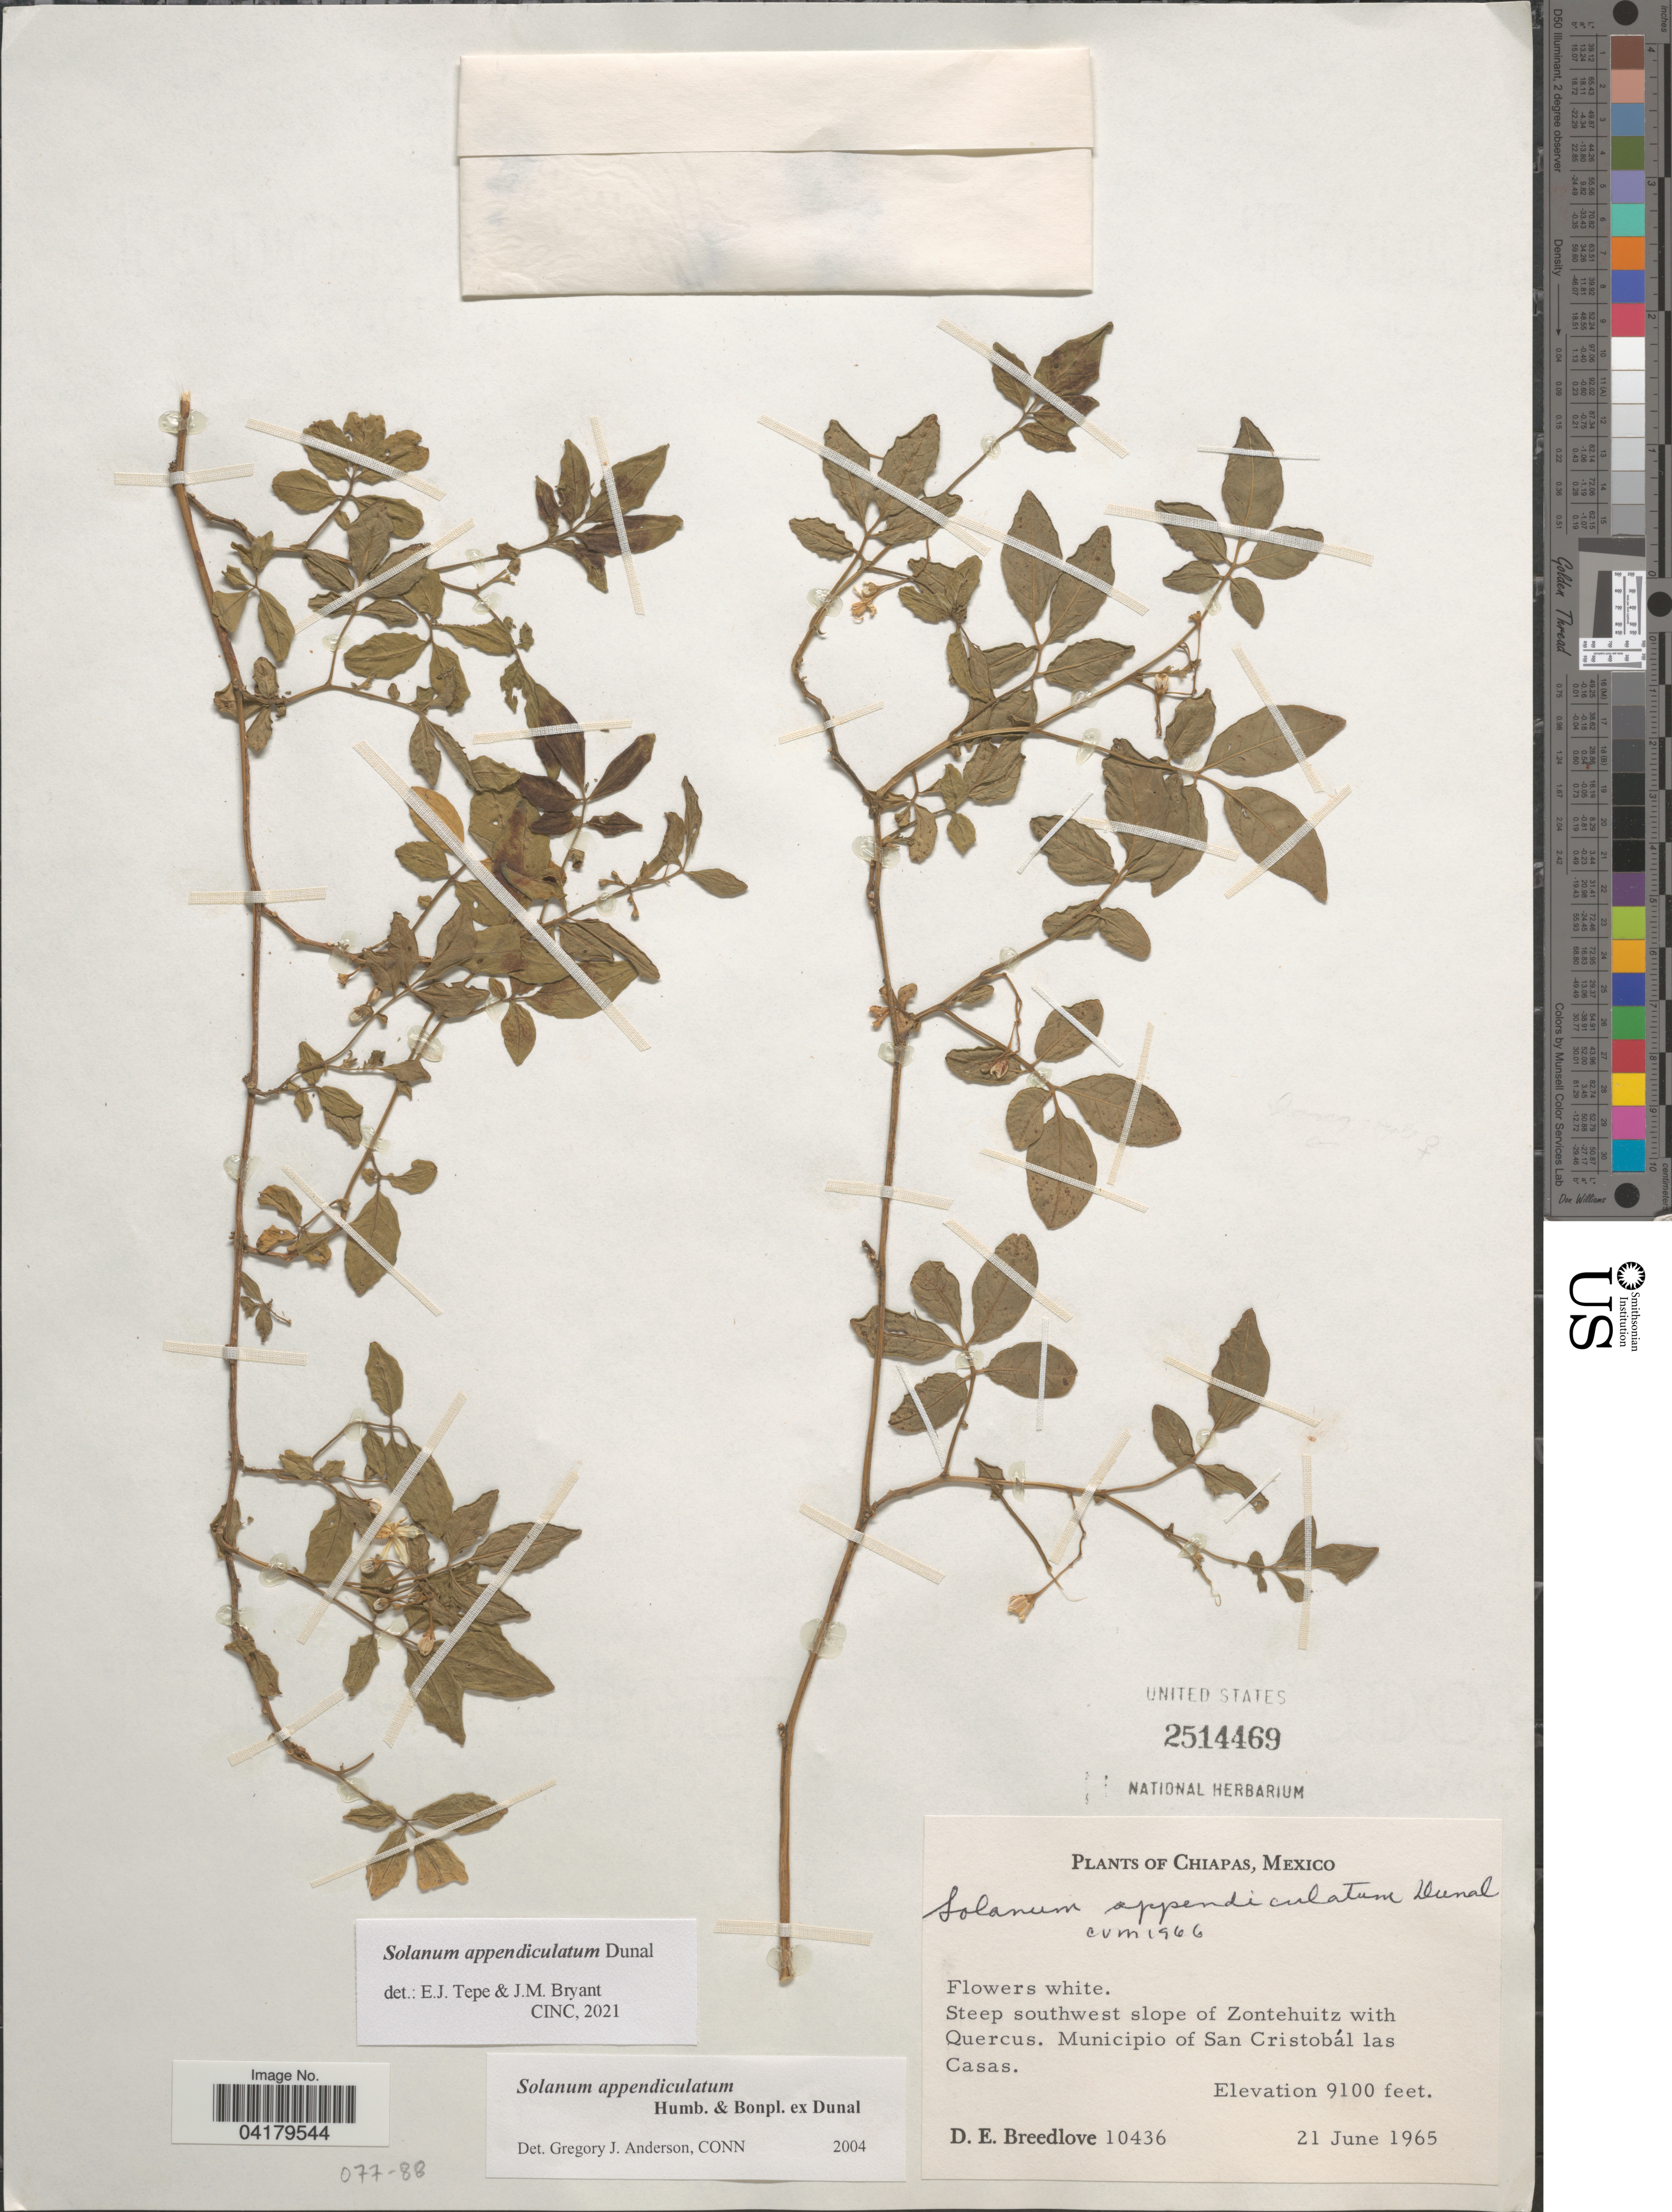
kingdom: Plantae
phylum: Tracheophyta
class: Magnoliopsida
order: Solanales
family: Solanaceae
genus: Solanum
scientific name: Solanum appendiculatum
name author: Humb. & Bonpl. ex Dunal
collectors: D. E. Breedlove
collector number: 10436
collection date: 1965-06-21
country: Mexico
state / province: Chiapas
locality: Steep southwest slope of Zontehuitz with Quercus. Municipio of San Cristobál las Casas.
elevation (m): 2774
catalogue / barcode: US 2514469